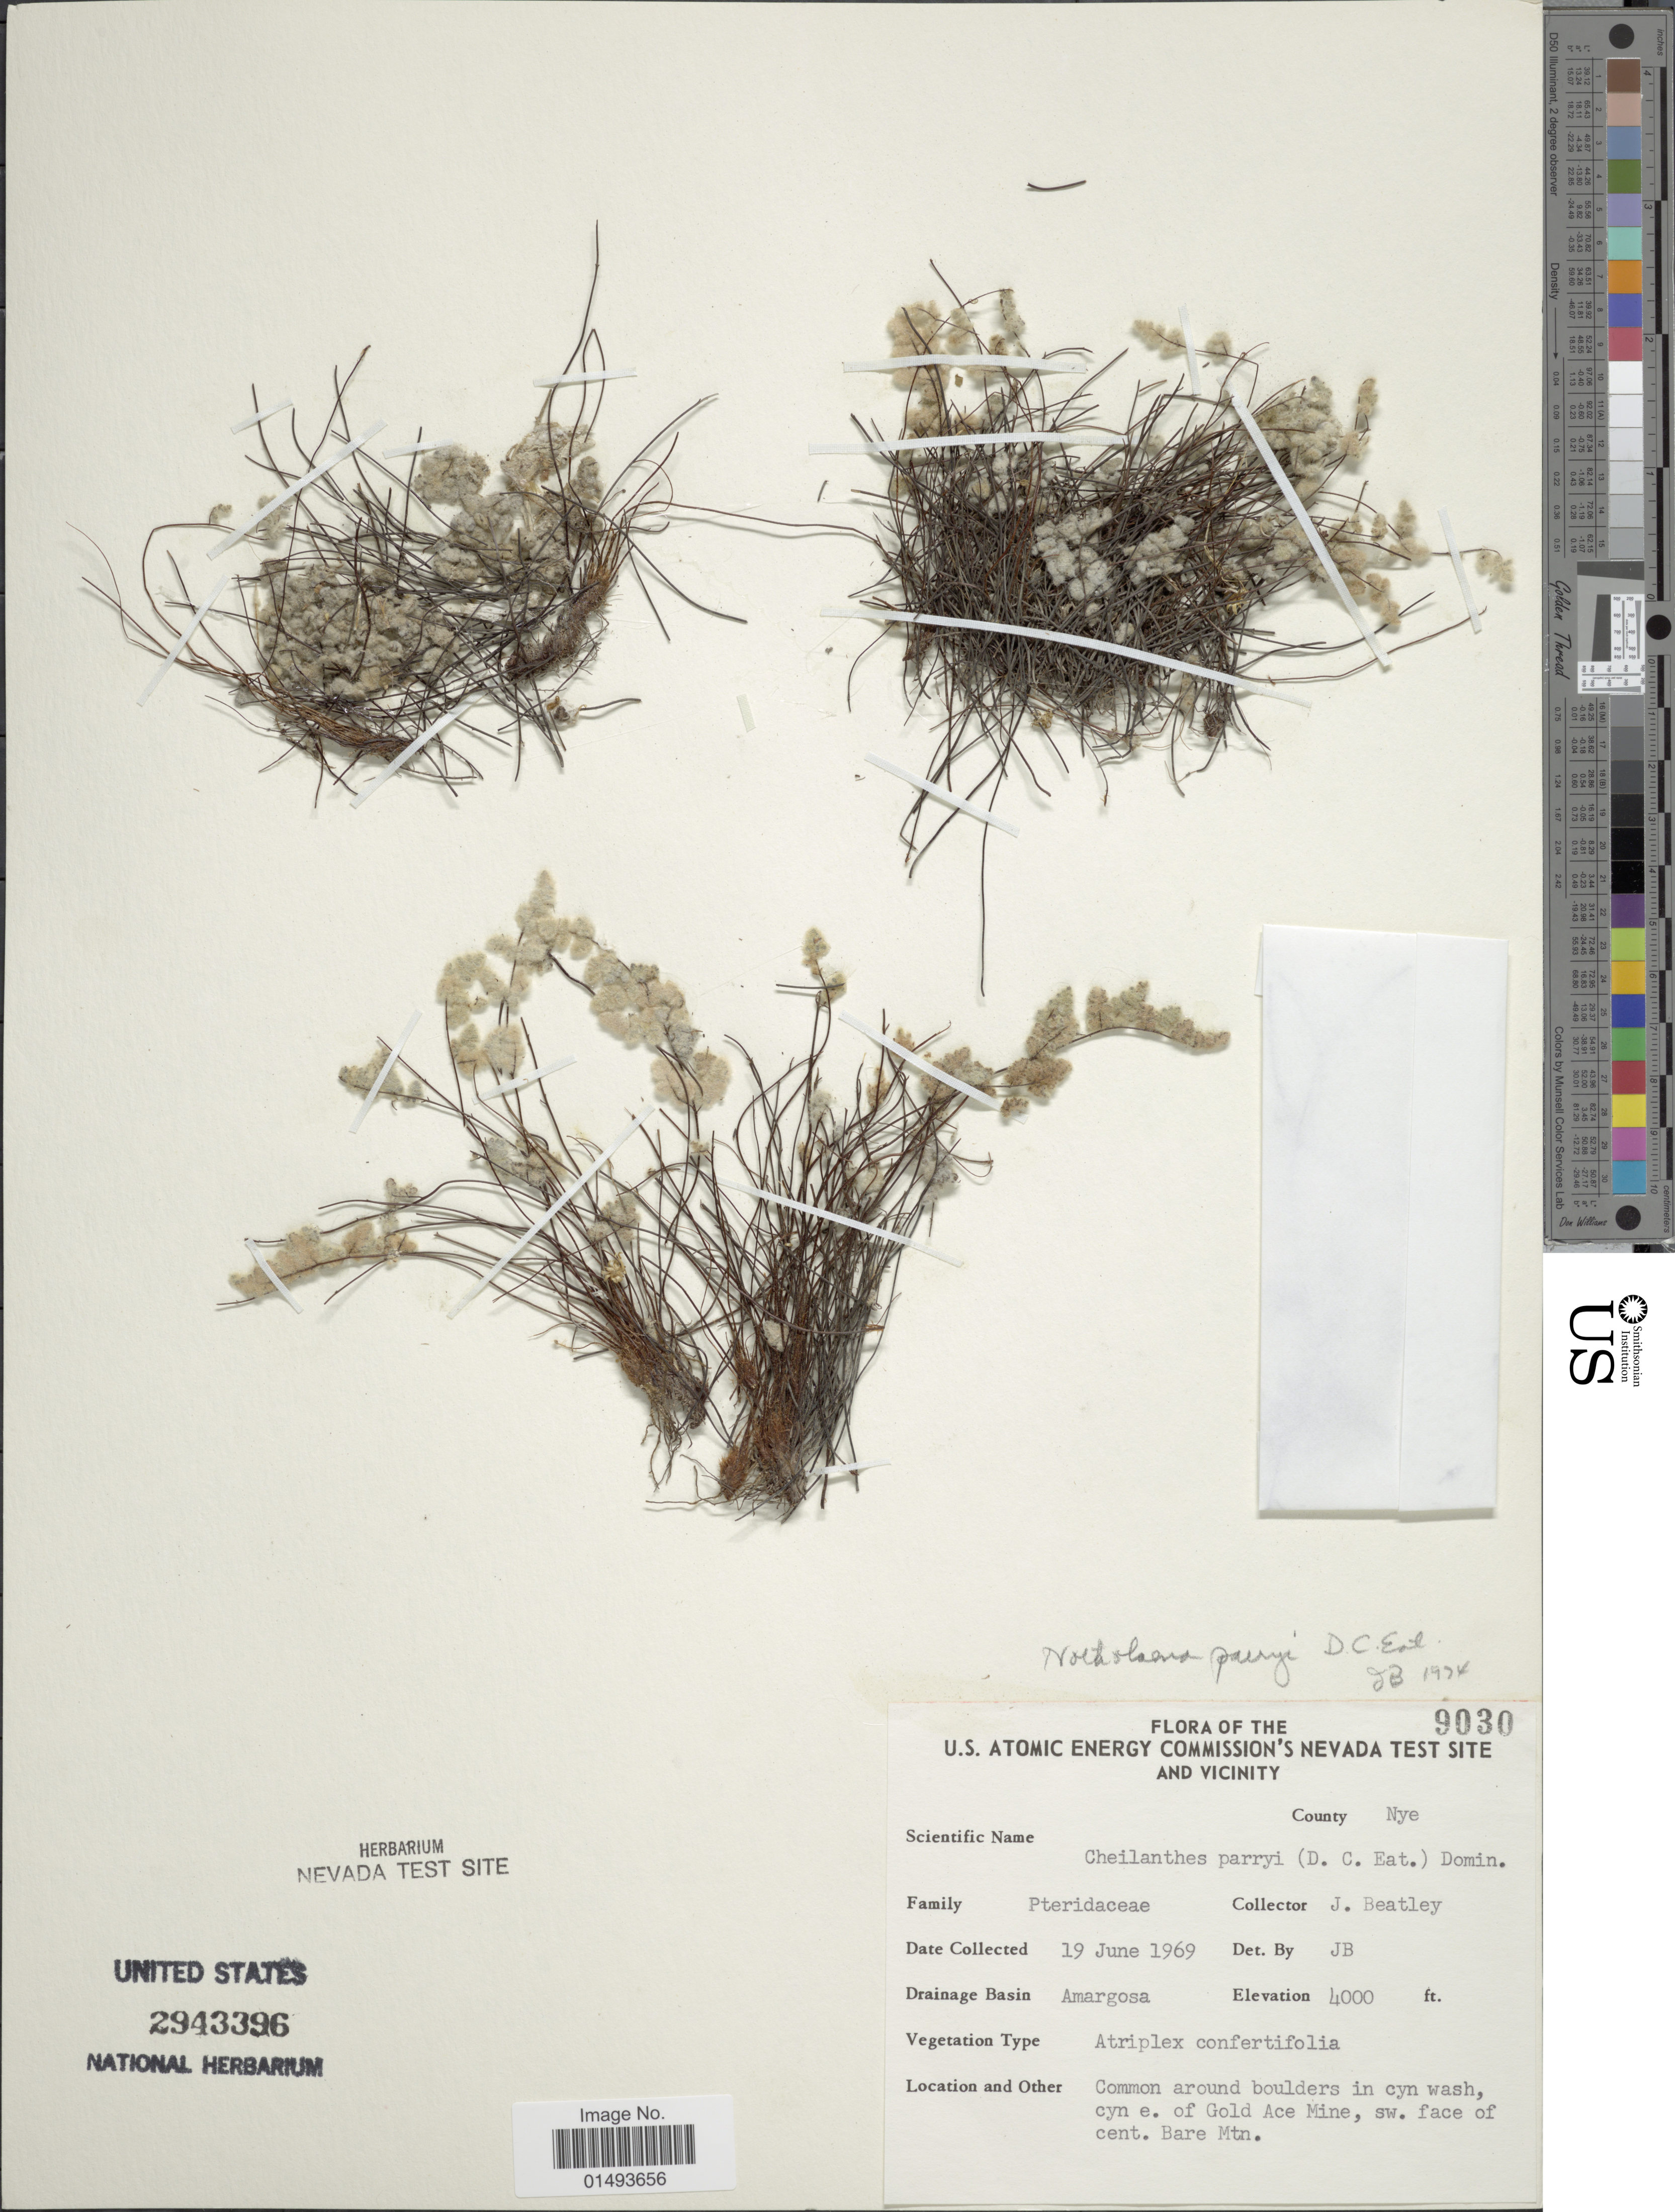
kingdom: Plantae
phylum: Tracheophyta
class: Polypodiopsida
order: Polypodiales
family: Pteridaceae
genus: Myriopteris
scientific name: Myriopteris parryi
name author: (D.C. Eaton) Grusz & Windham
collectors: J. C. Beatley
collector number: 9030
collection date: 1969-06-19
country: United States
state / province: Nevada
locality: Flora of the U.S. Atmoic Energy Commission's Nevada Test Site and Vicinity, Common around boulders in cyn wash, cyn e. of Gold Ace Mine, sw. face of cent. Bare Mtn.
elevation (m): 1219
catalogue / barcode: US 2943396